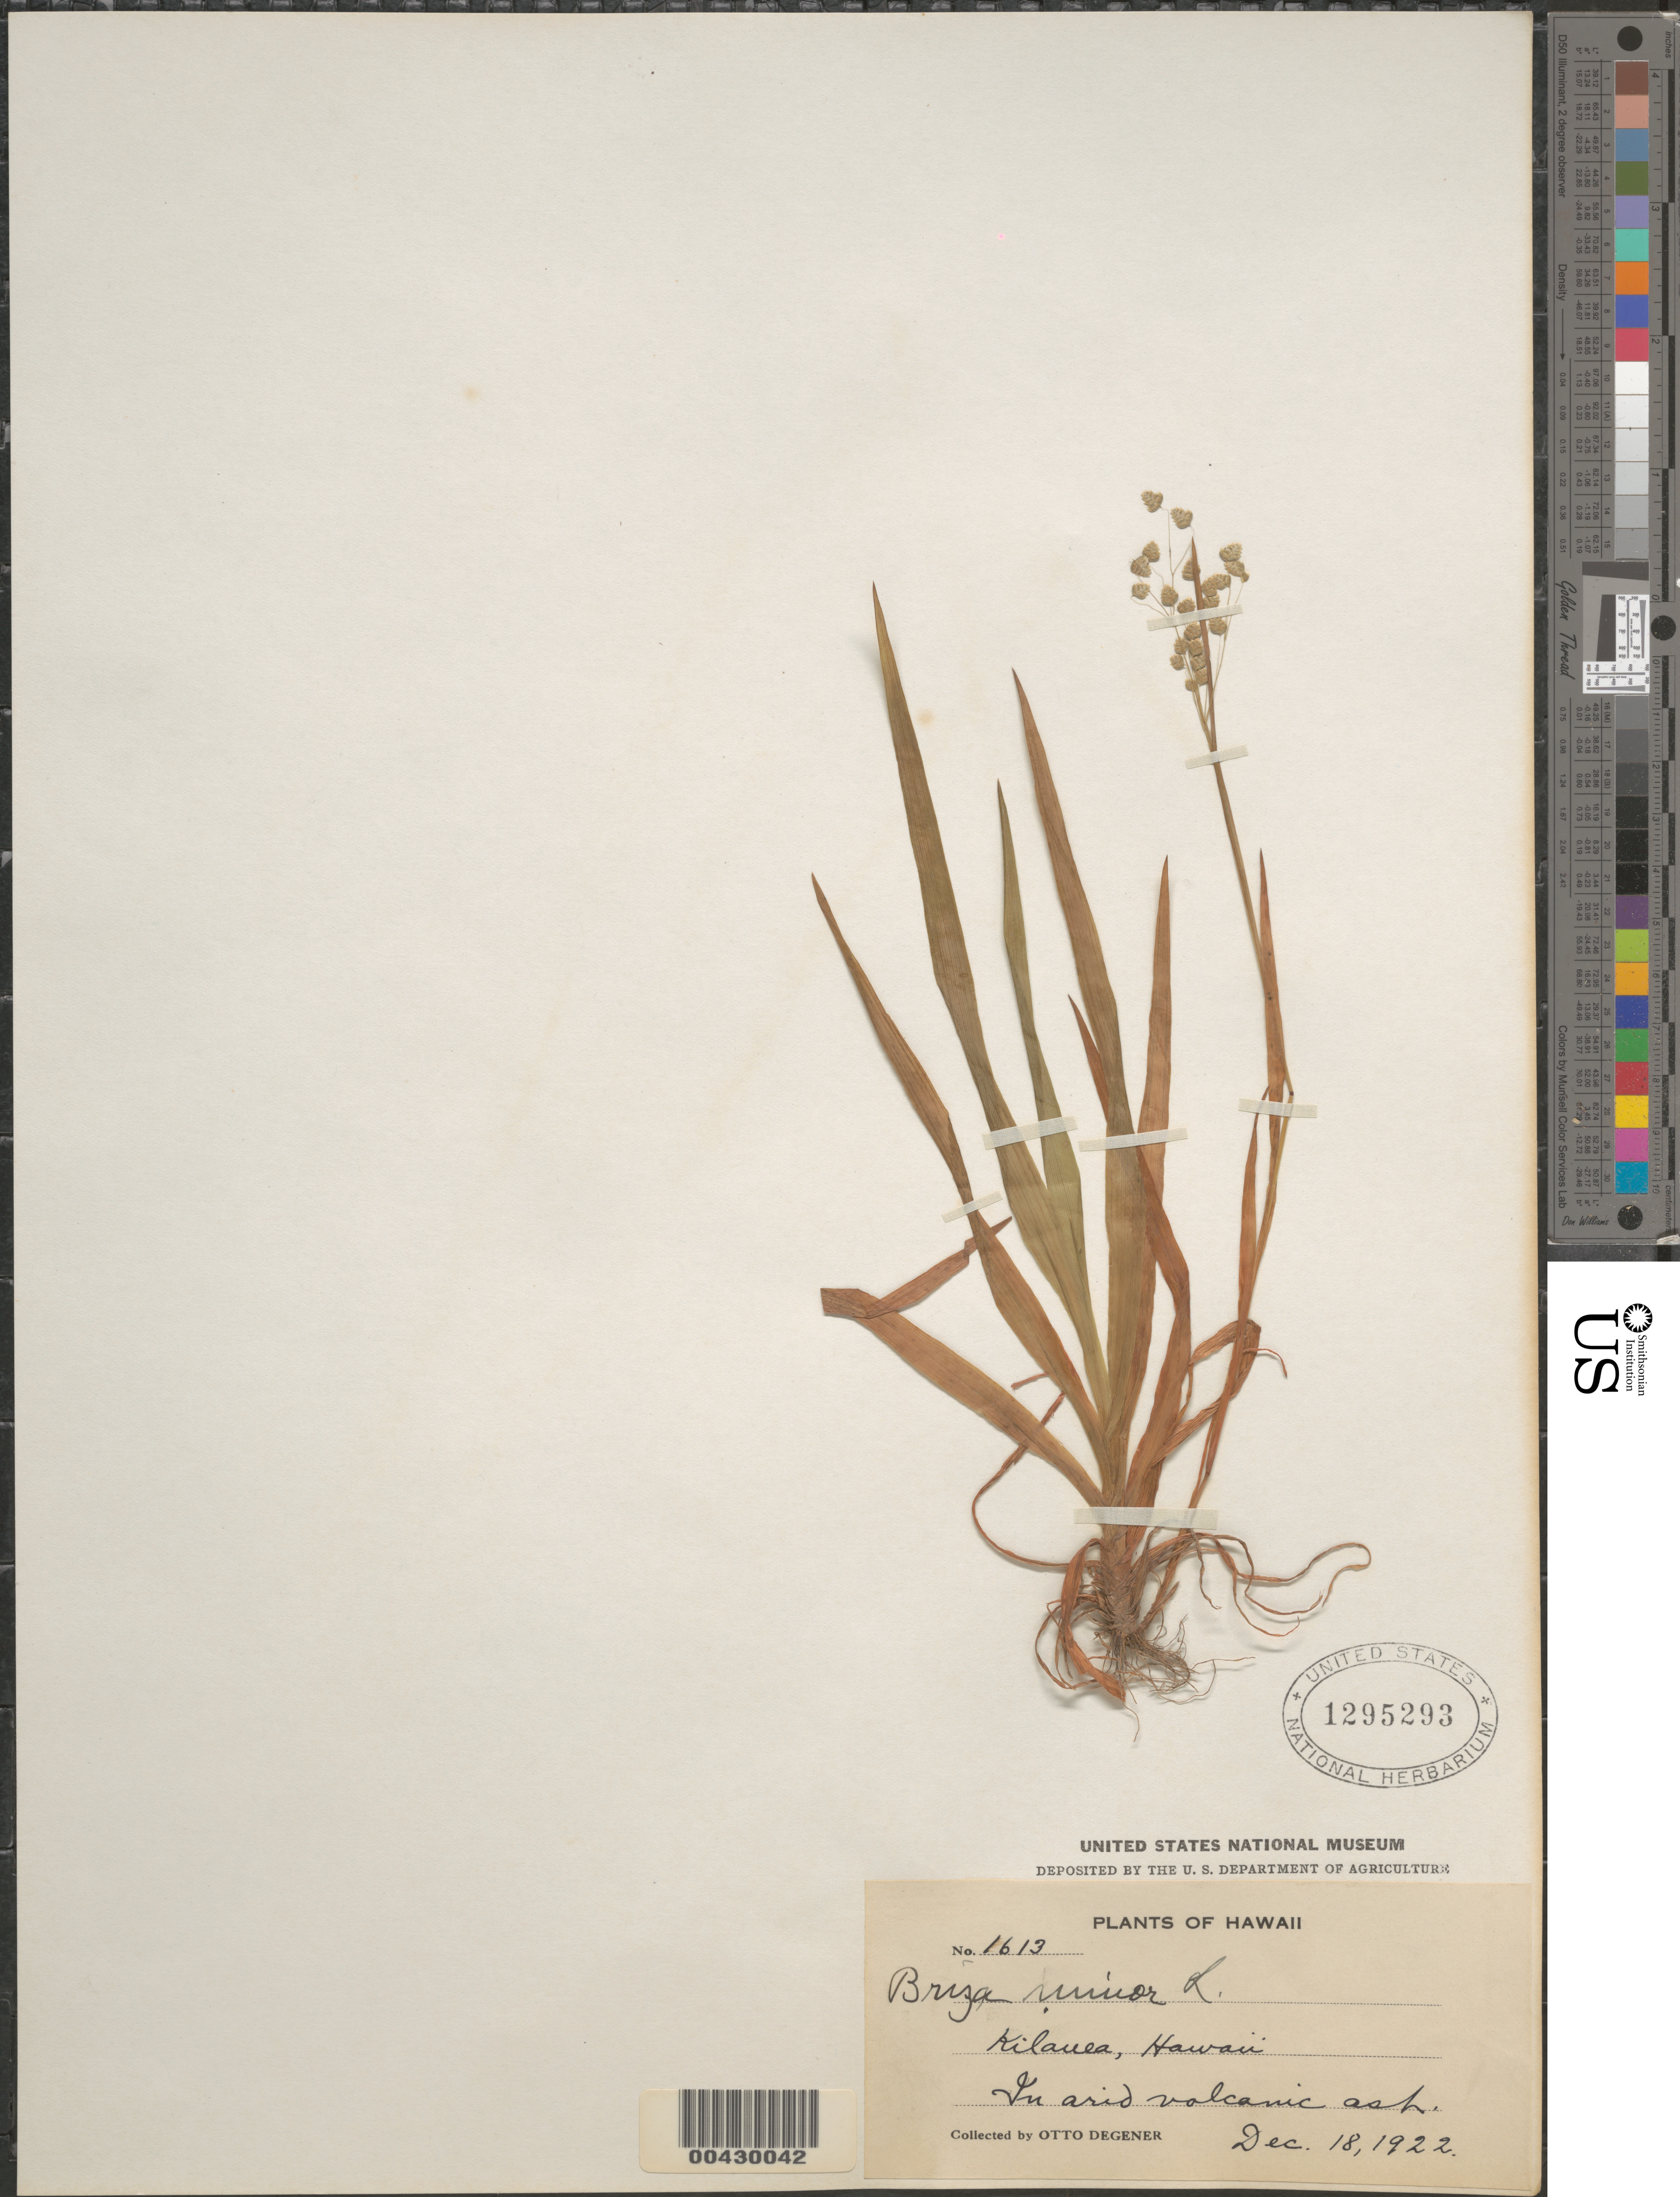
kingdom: Plantae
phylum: Tracheophyta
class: Liliopsida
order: Poales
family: Poaceae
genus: Briza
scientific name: Briza minor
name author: L.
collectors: O. Degener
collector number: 1613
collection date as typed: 18 Dec 1922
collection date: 1922-12-18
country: United States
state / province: Hawaii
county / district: Honolulu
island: Oahu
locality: Kilauea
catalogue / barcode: US 1295293